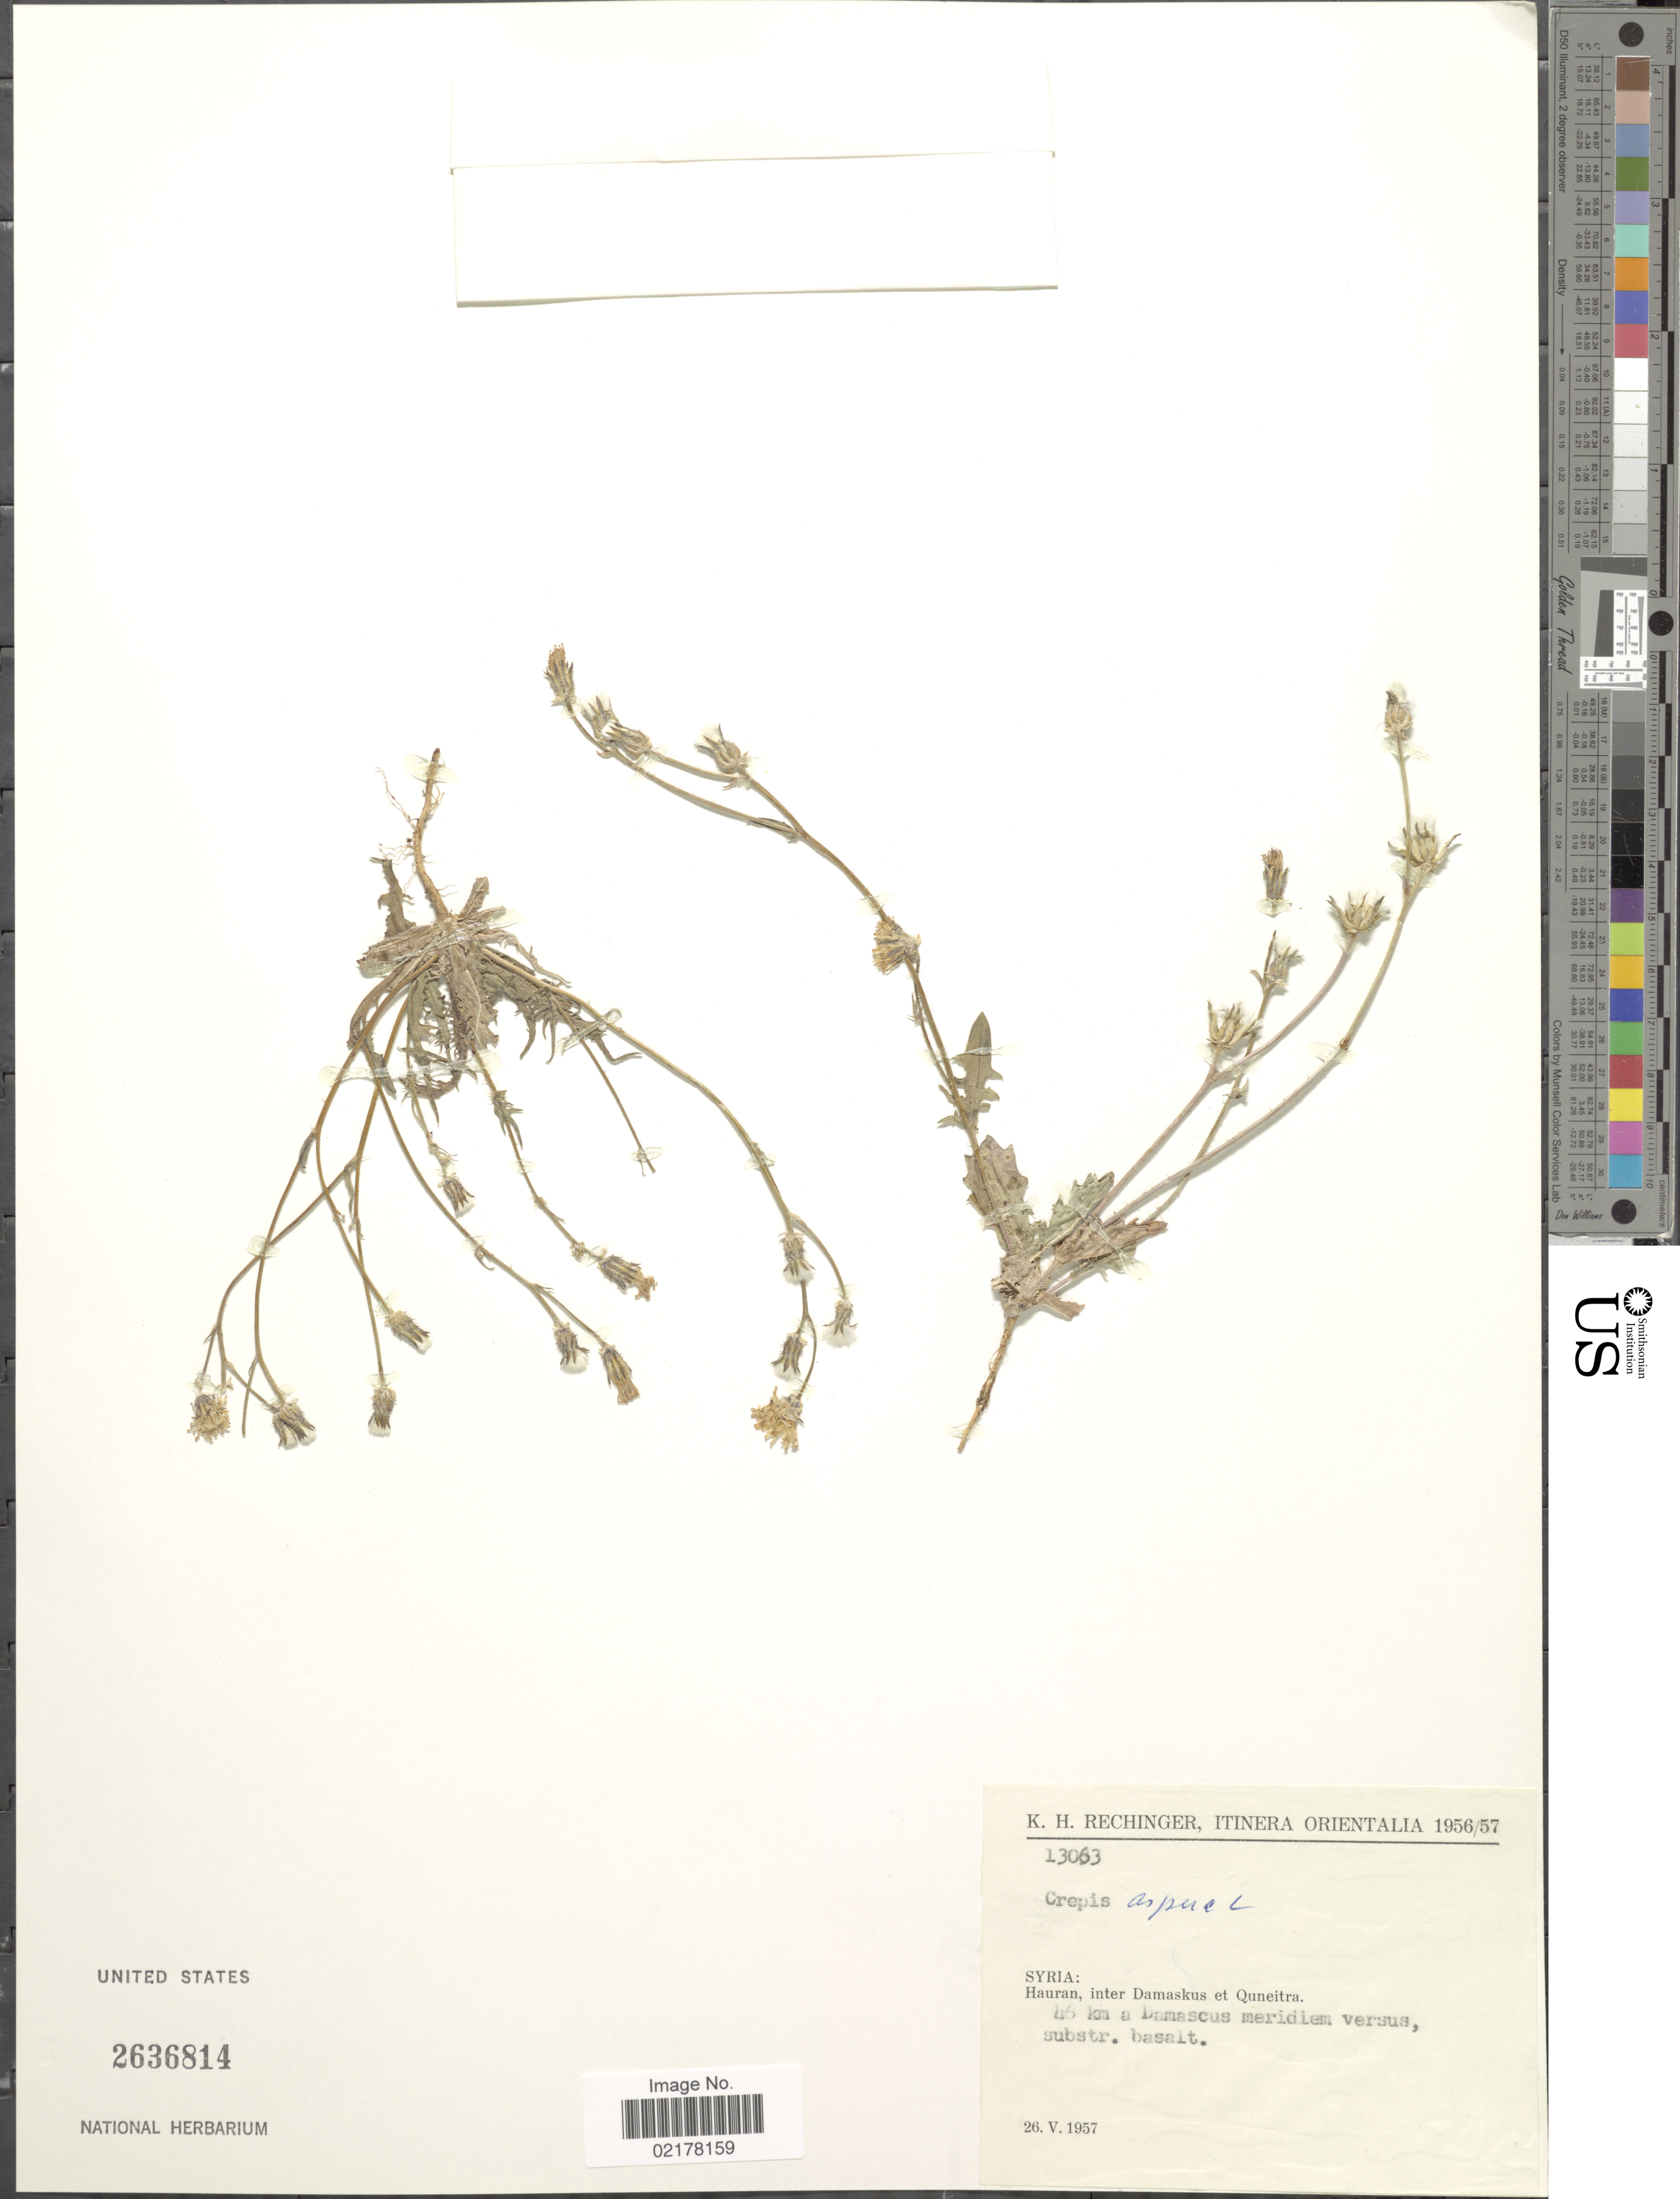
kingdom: Plantae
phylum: Tracheophyta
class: Magnoliopsida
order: Asterales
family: Asteraceae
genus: Crepis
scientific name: Crepis aspera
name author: L.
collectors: K. H. Rechinger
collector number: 13063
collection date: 1957-05-26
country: Syria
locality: Orientalia. Hauran, inter Damaskus et Quneitra. 45 km a Damascus meridiem versus, substr. basalt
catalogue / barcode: US 2636814